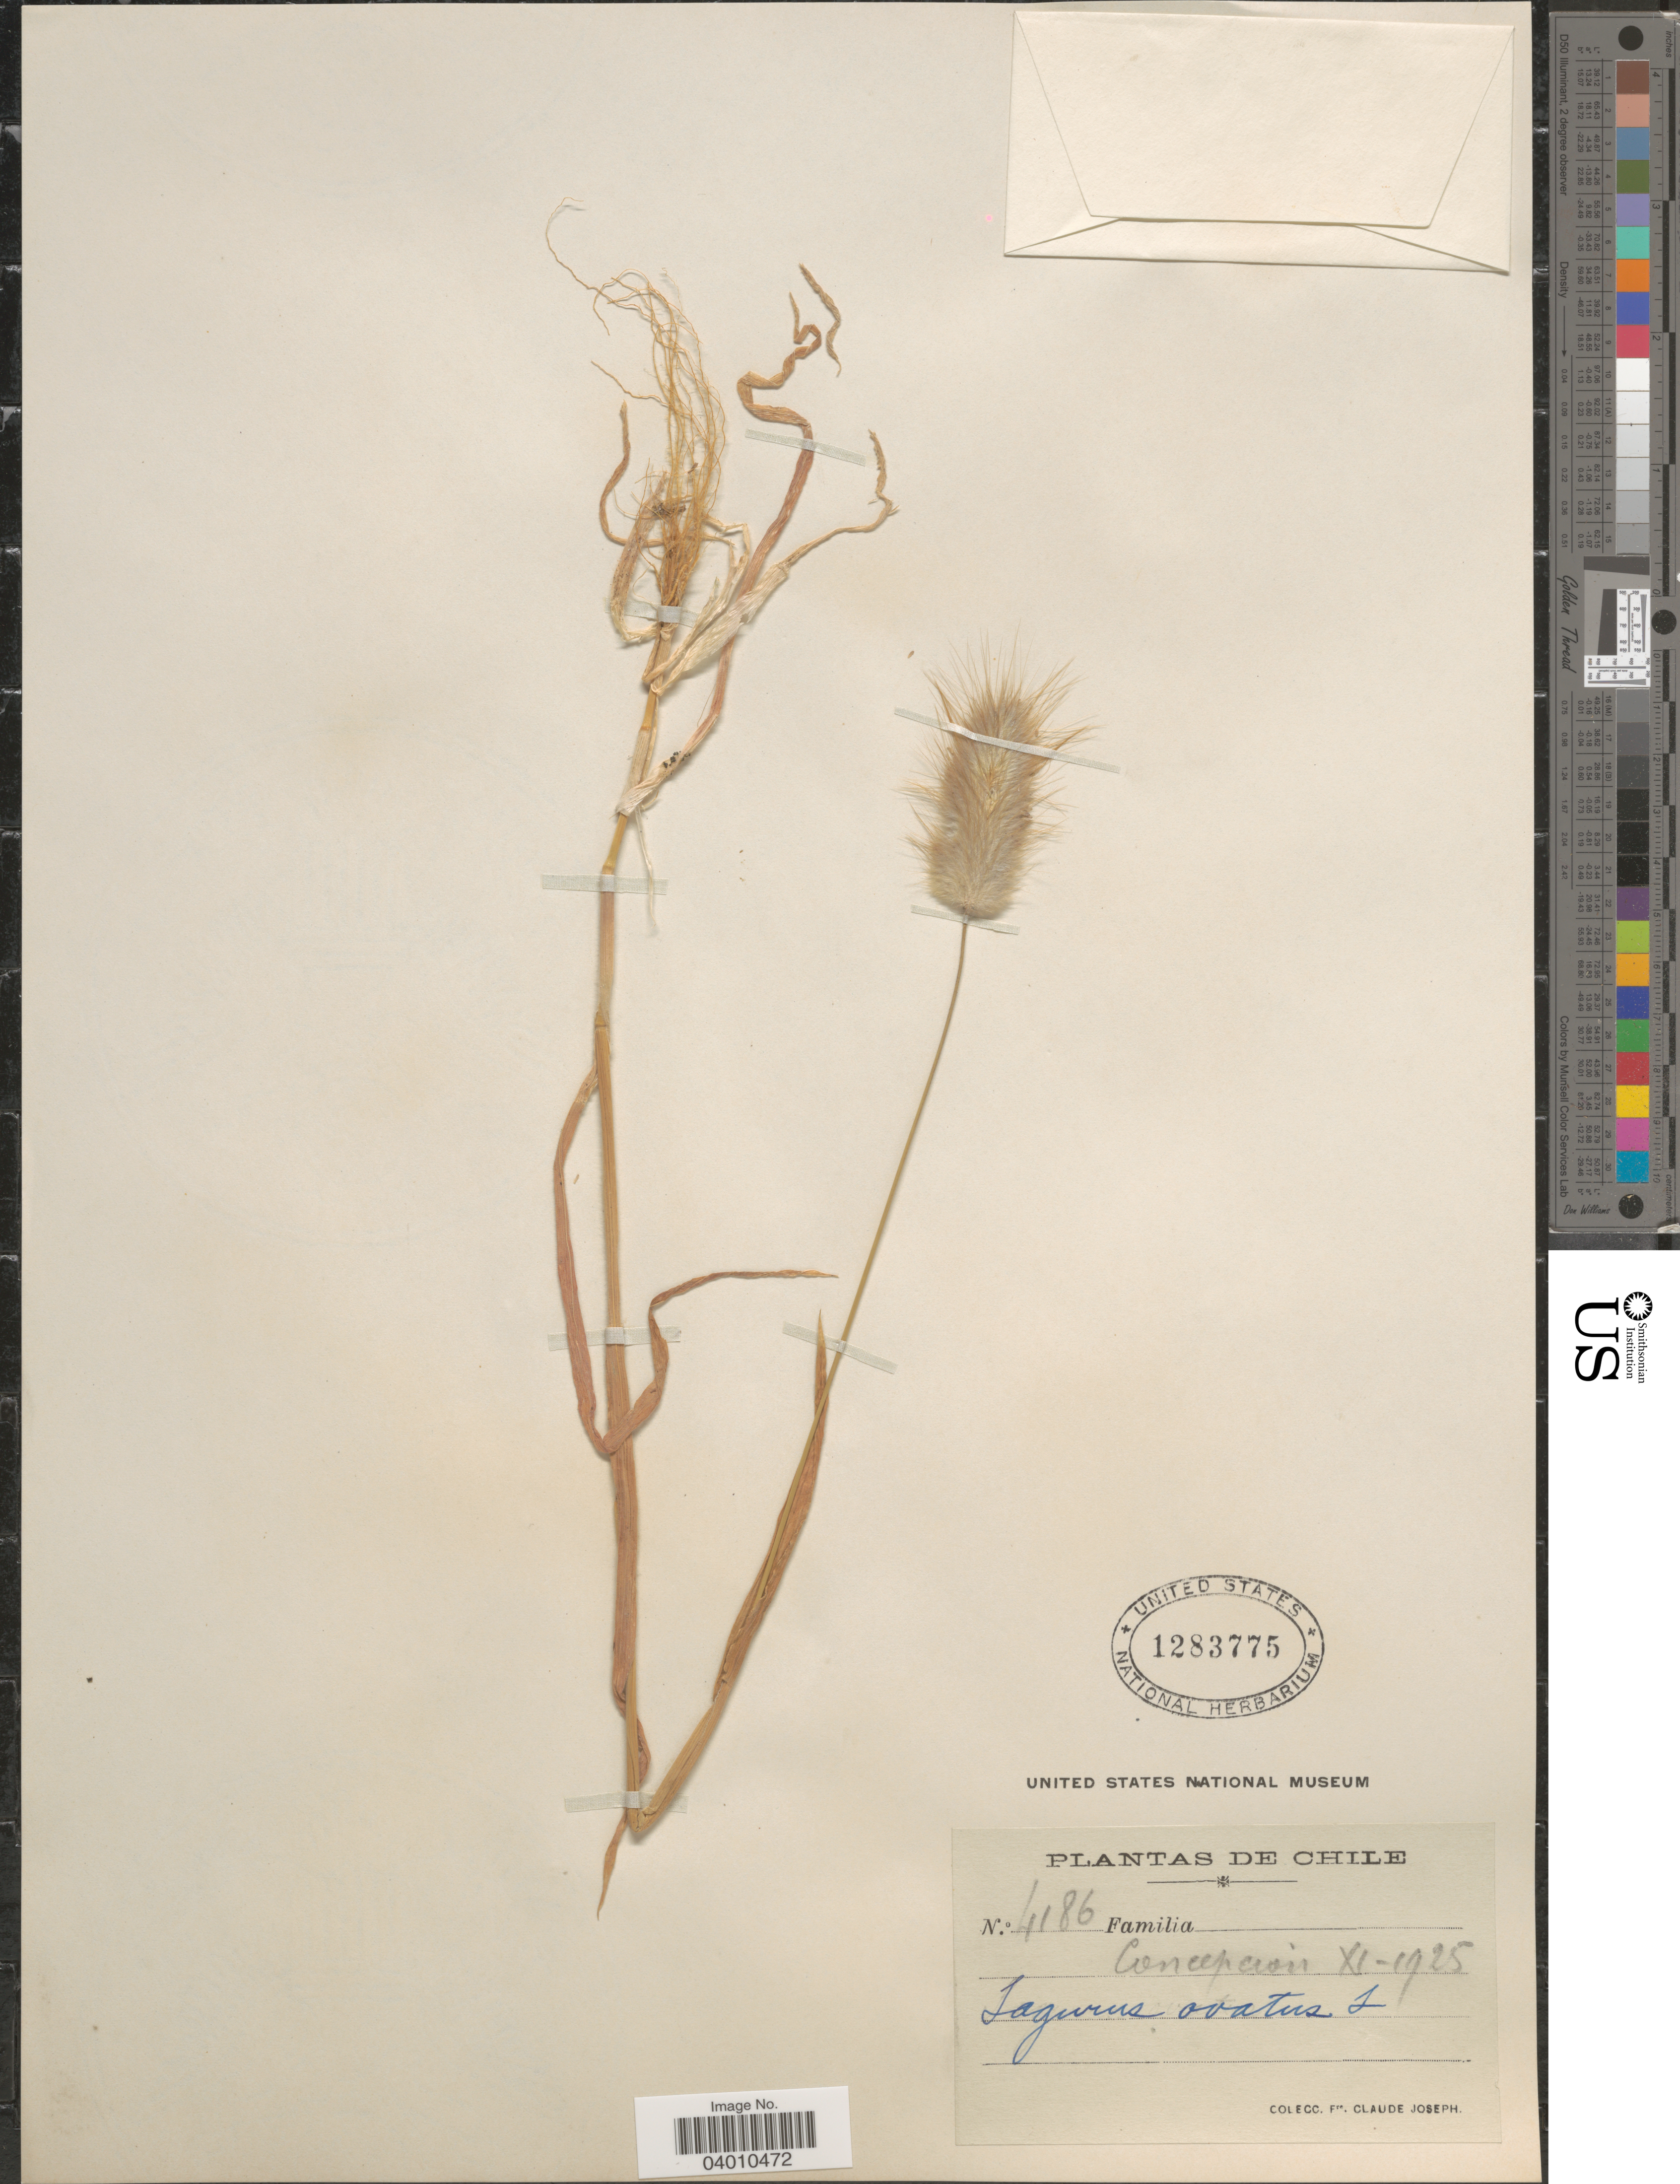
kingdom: Plantae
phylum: Tracheophyta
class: Liliopsida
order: Poales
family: Poaceae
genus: Lagurus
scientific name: Lagurus ovatus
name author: L.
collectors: Bro. Claude-Joseph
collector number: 4186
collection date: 1925-11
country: Chile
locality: Concepcion.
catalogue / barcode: US 1283775